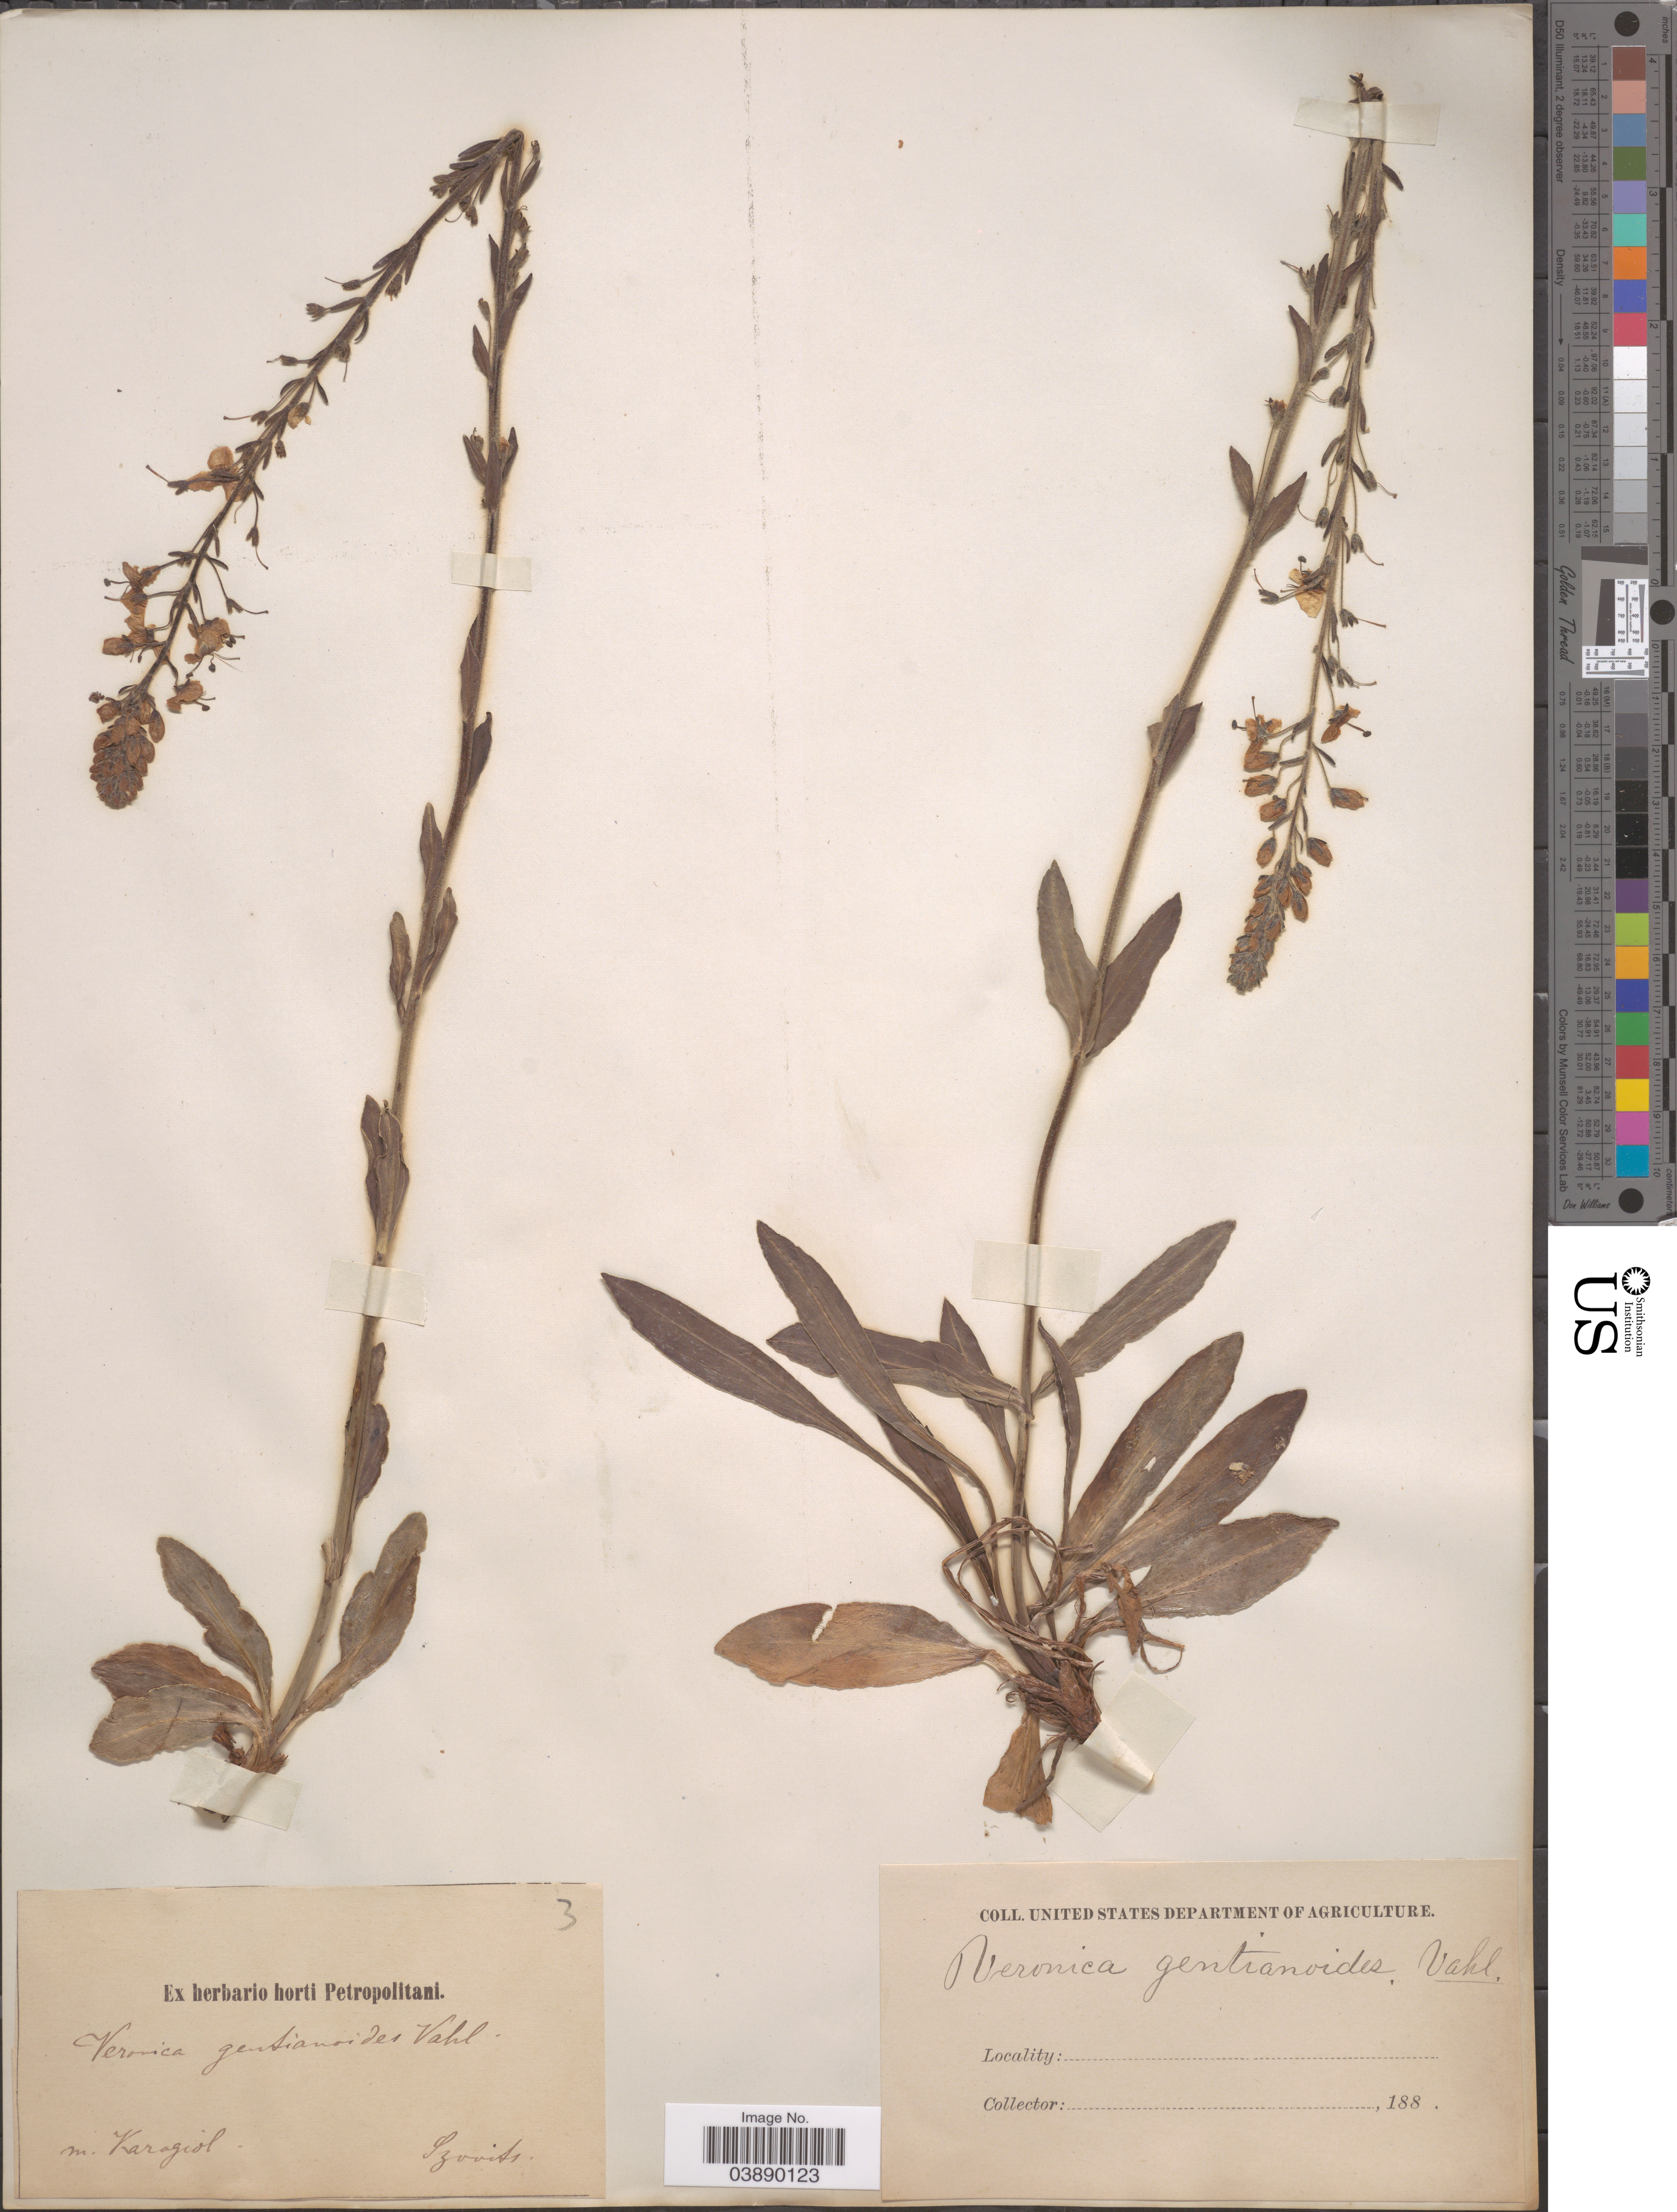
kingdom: Plantae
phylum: Tracheophyta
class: Magnoliopsida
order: Lamiales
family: Plantaginaceae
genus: Veronica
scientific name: Veronica gentianoides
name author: Vahl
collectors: Szovits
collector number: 3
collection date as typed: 188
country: Azerbaijan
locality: M. Karagiol.